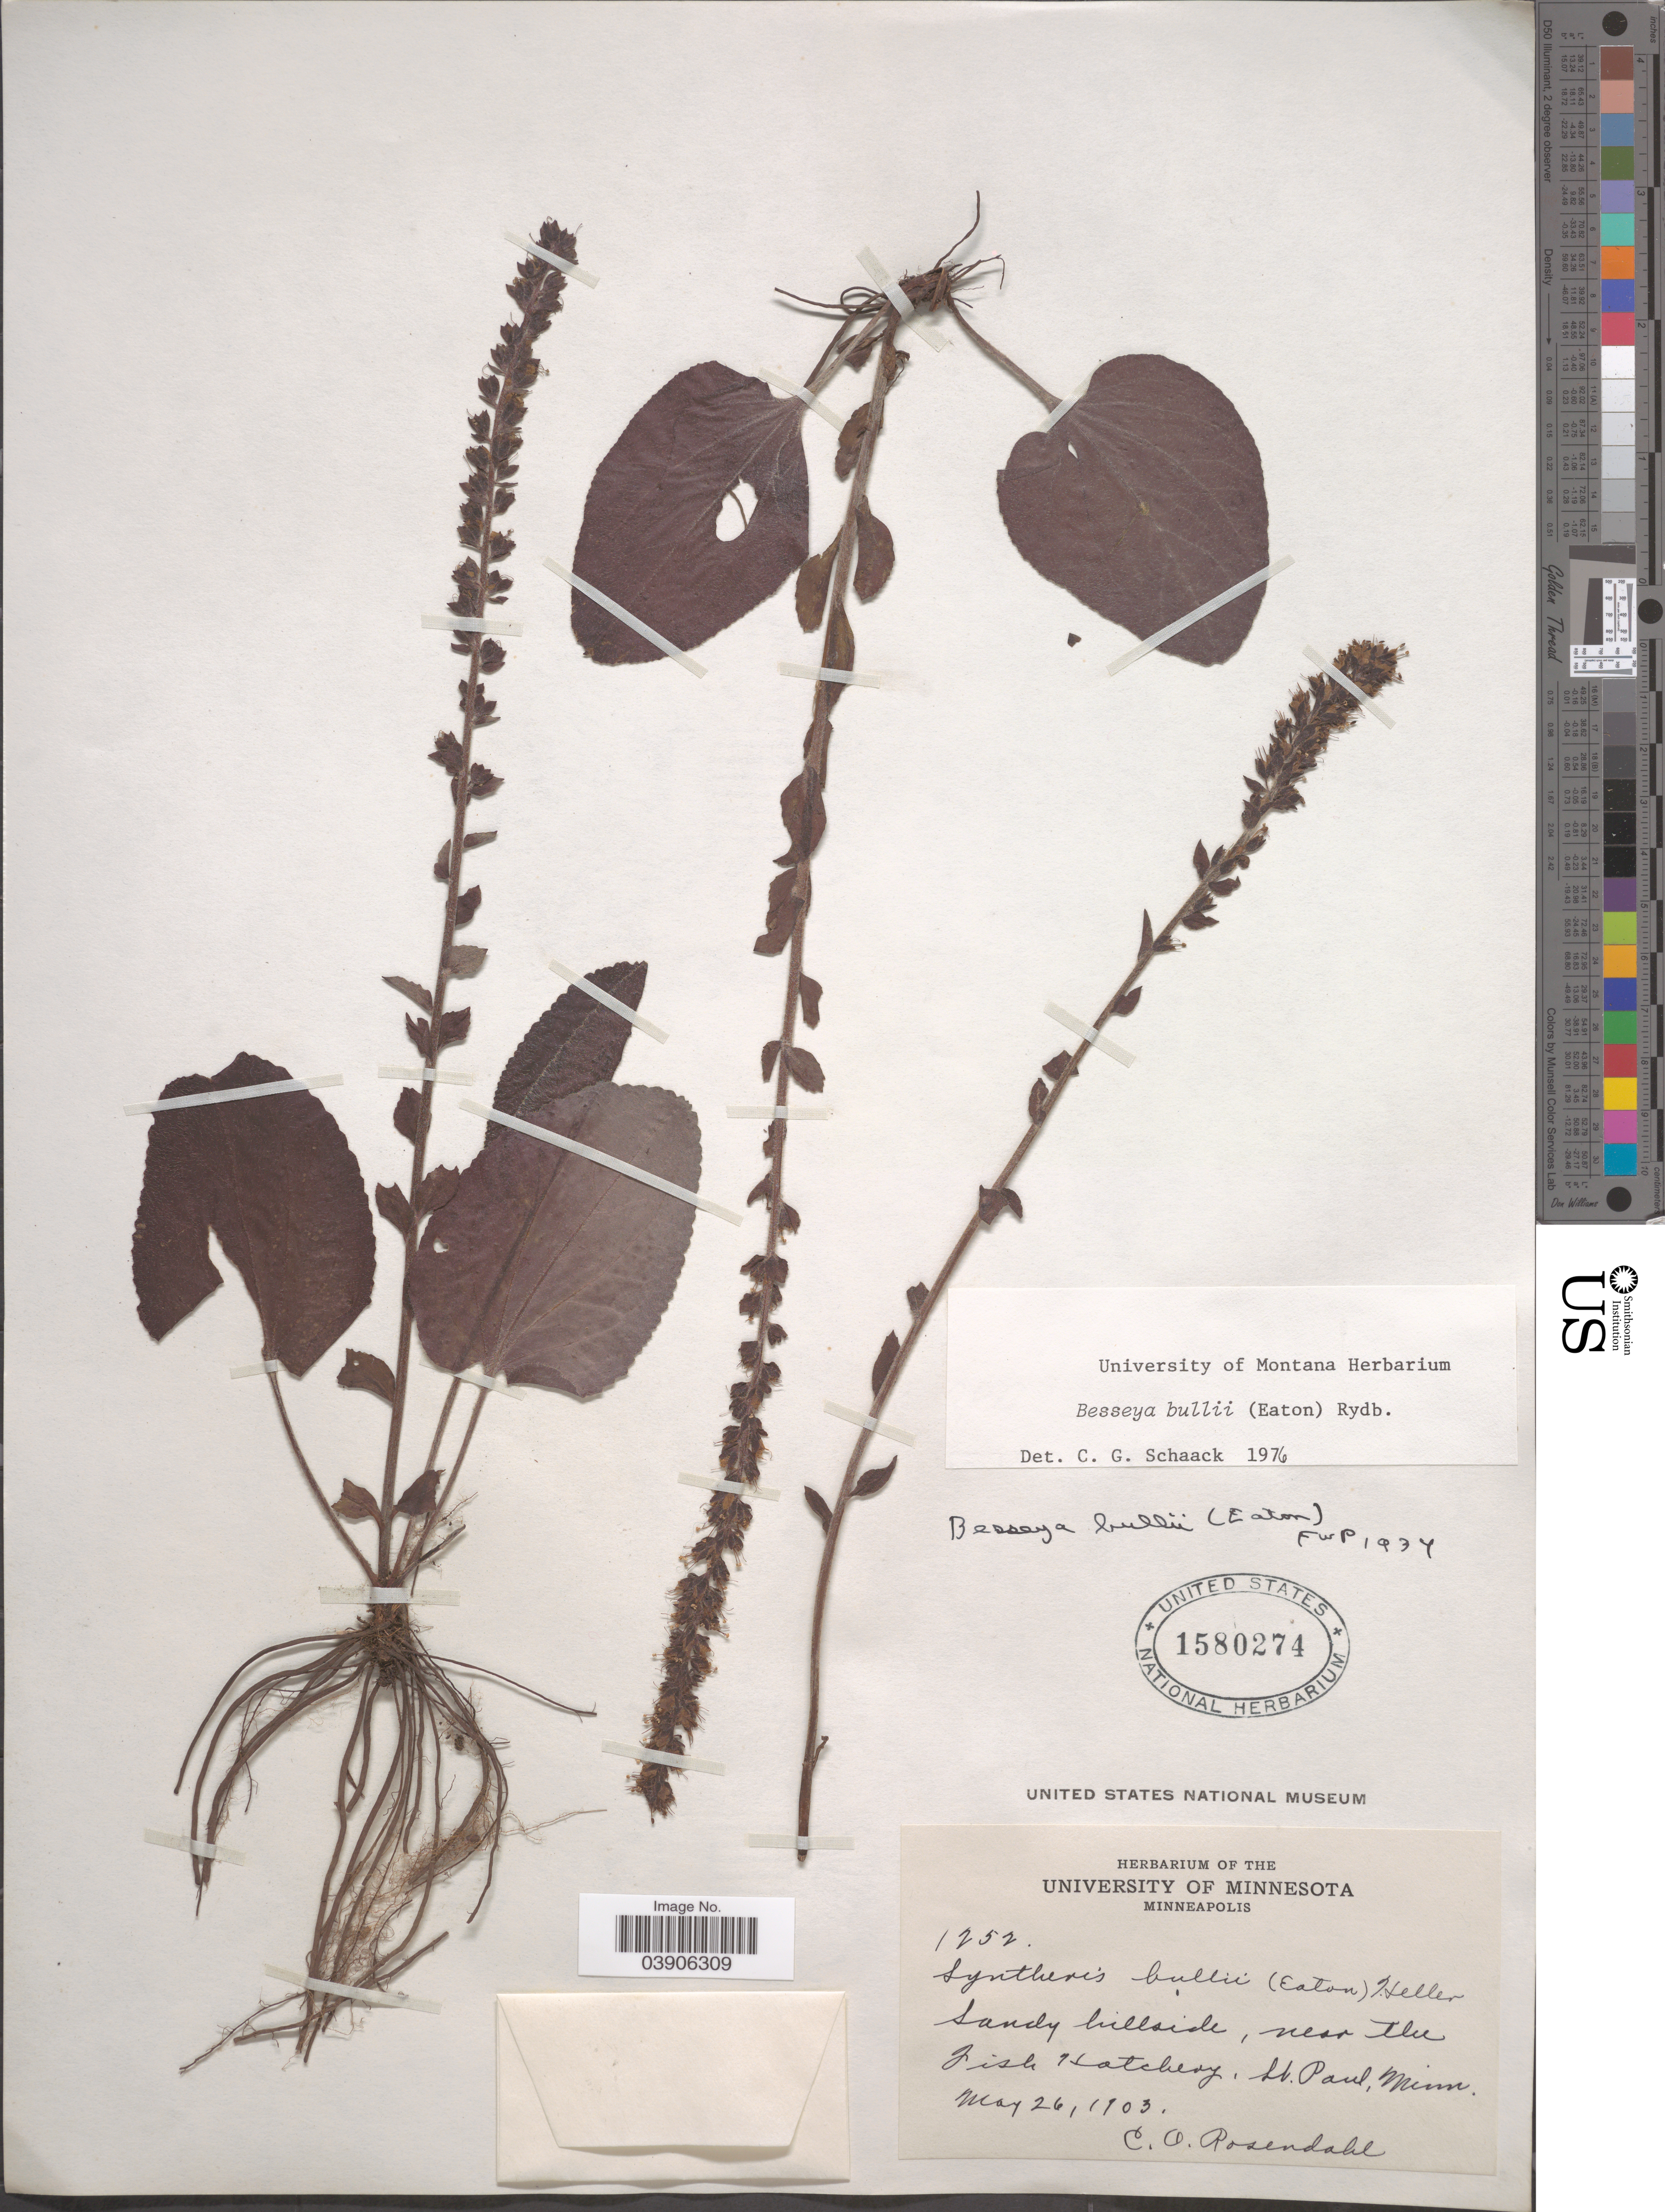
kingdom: Plantae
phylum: Tracheophyta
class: Magnoliopsida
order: Lamiales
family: Plantaginaceae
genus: Synthyris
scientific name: Synthyris bullii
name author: (Eaton) A. Heller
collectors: C. O. Rosendahl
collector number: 1252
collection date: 1903-05-26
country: United States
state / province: Minnesota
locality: Sandy hillside, near the Fish Hatchery, St. Paul.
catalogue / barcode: US 1580274